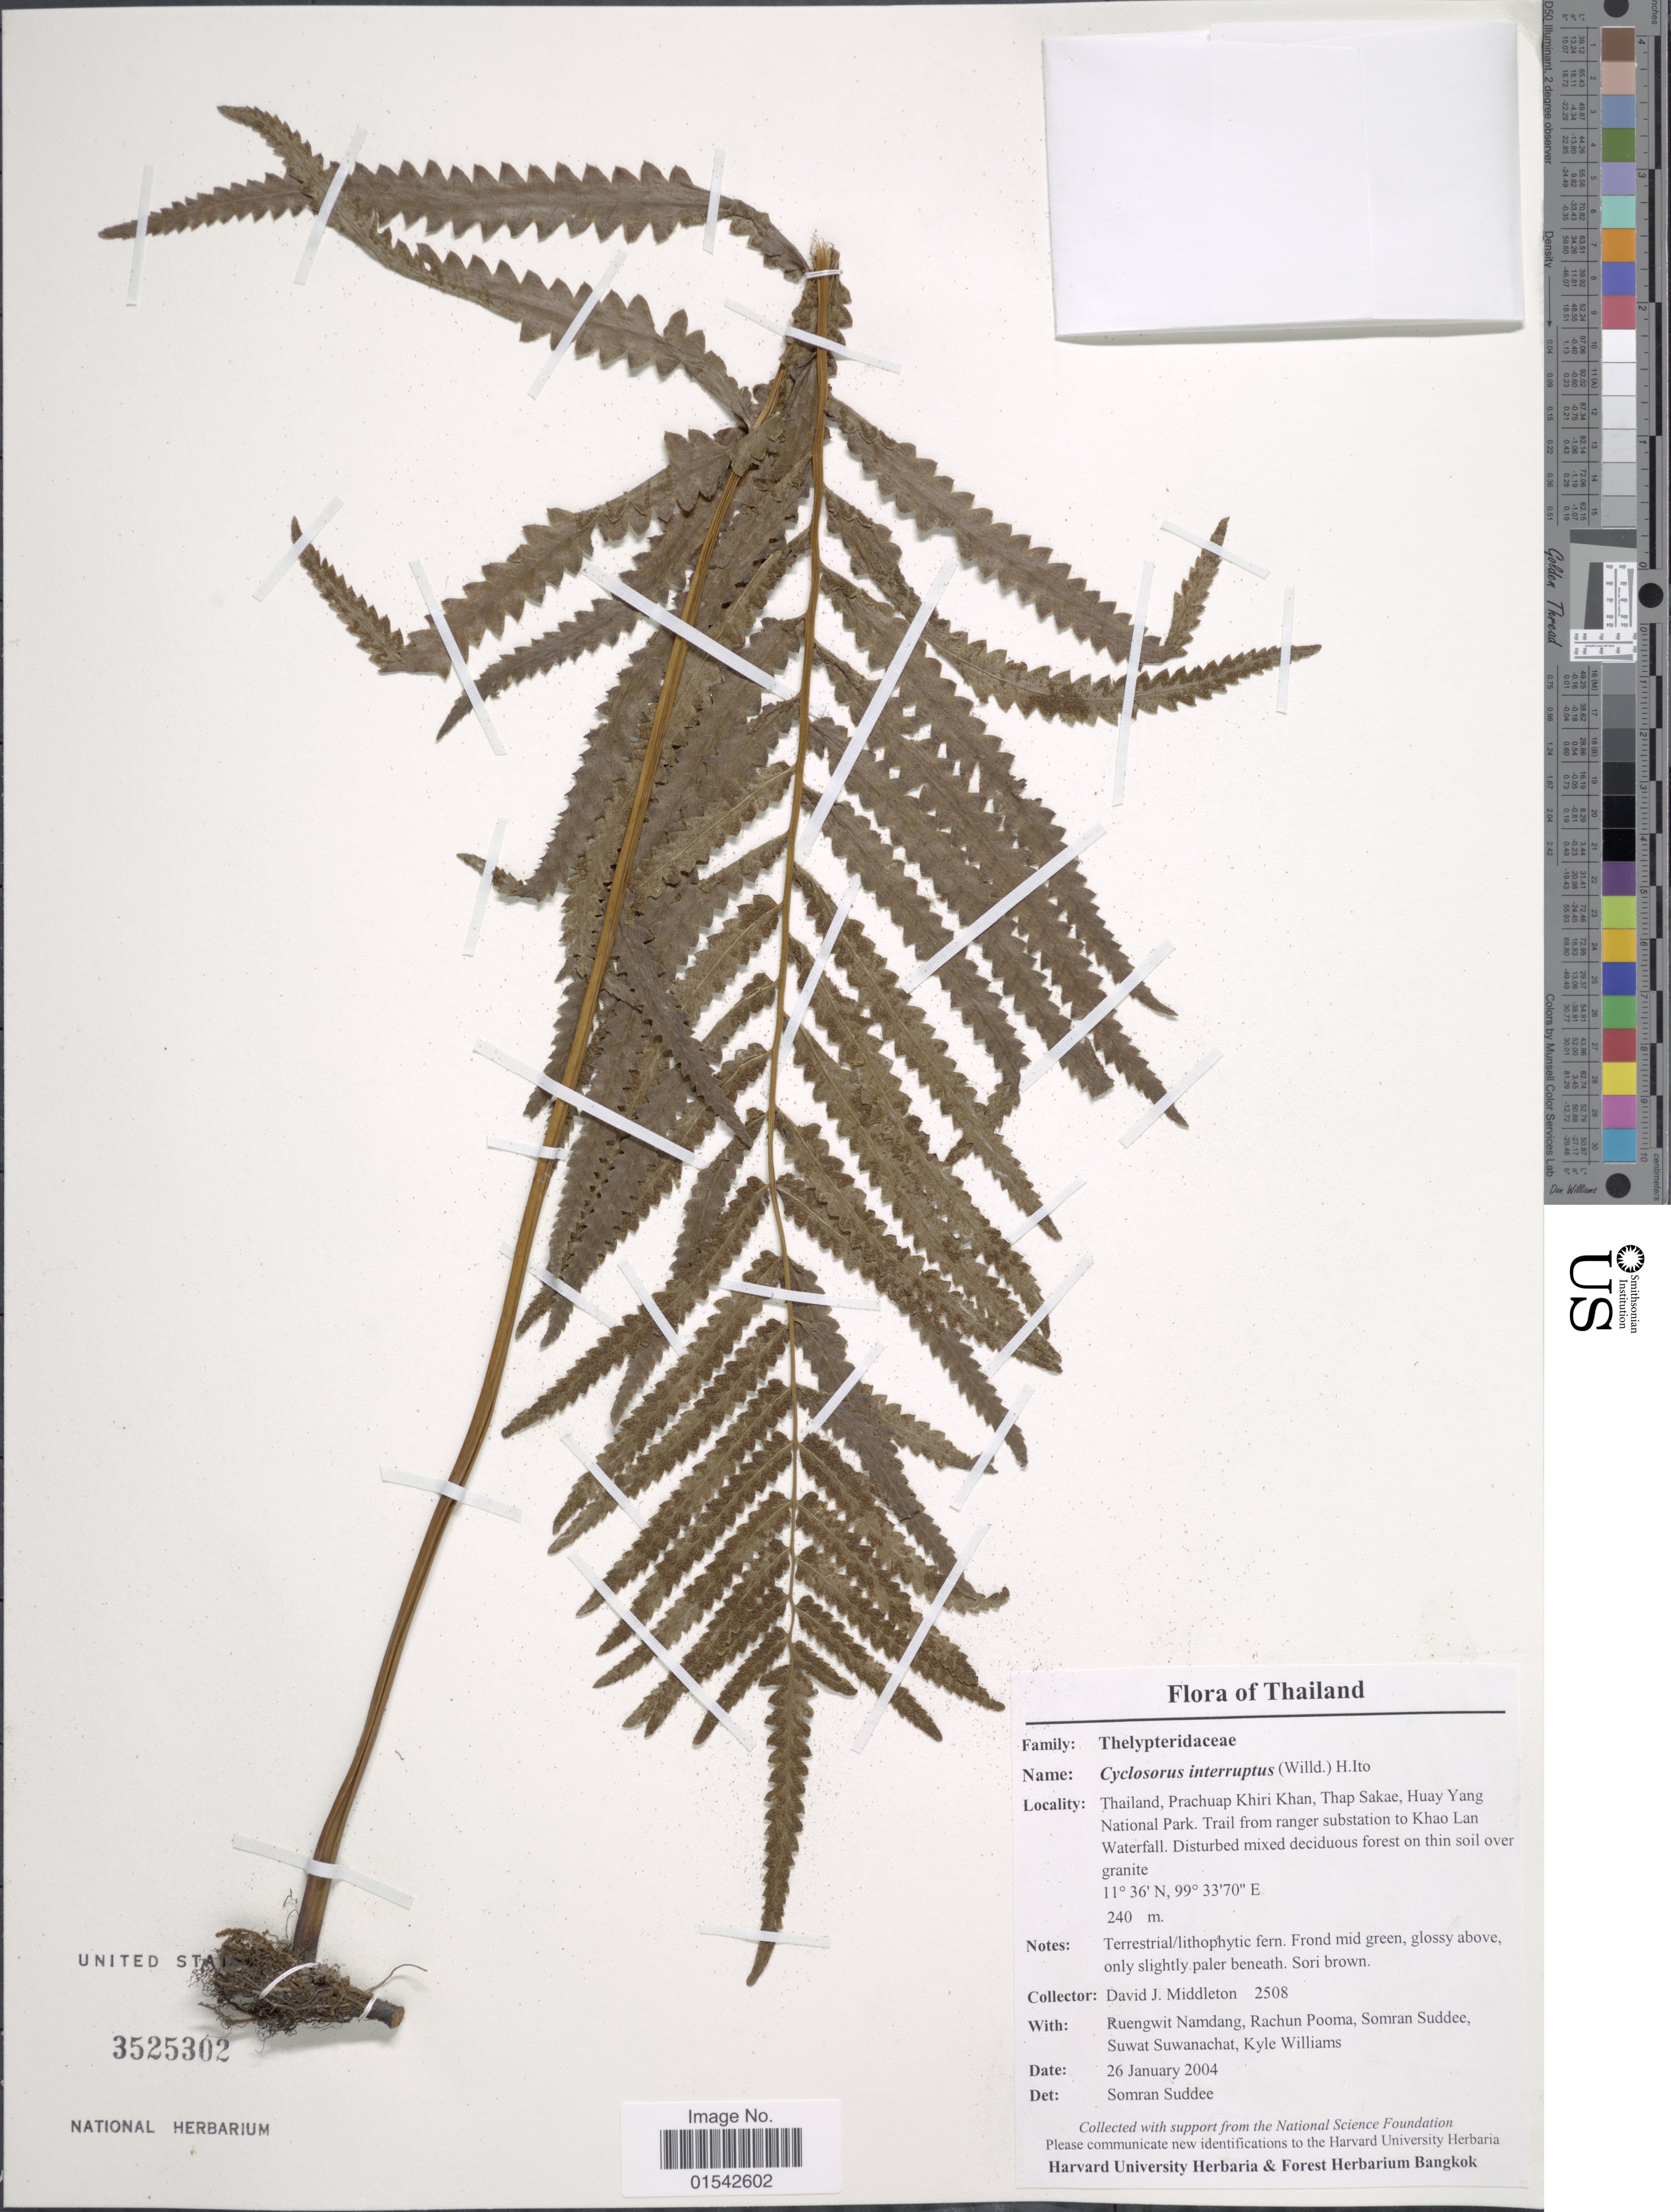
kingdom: Plantae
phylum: Tracheophyta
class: Polypodiopsida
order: Polypodiales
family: Thelypteridaceae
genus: Cyclosorus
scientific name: Cyclosorus interruptus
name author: (Willd.) H. Itô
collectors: D. J. Middleton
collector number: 2508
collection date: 2004-01-26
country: Thailand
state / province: Prachuap Khiri Khan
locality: Thap Sakae, Huay Yang National Park. Trail from ranger substation to Khao Lan Waterfall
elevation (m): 240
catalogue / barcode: US 3525302